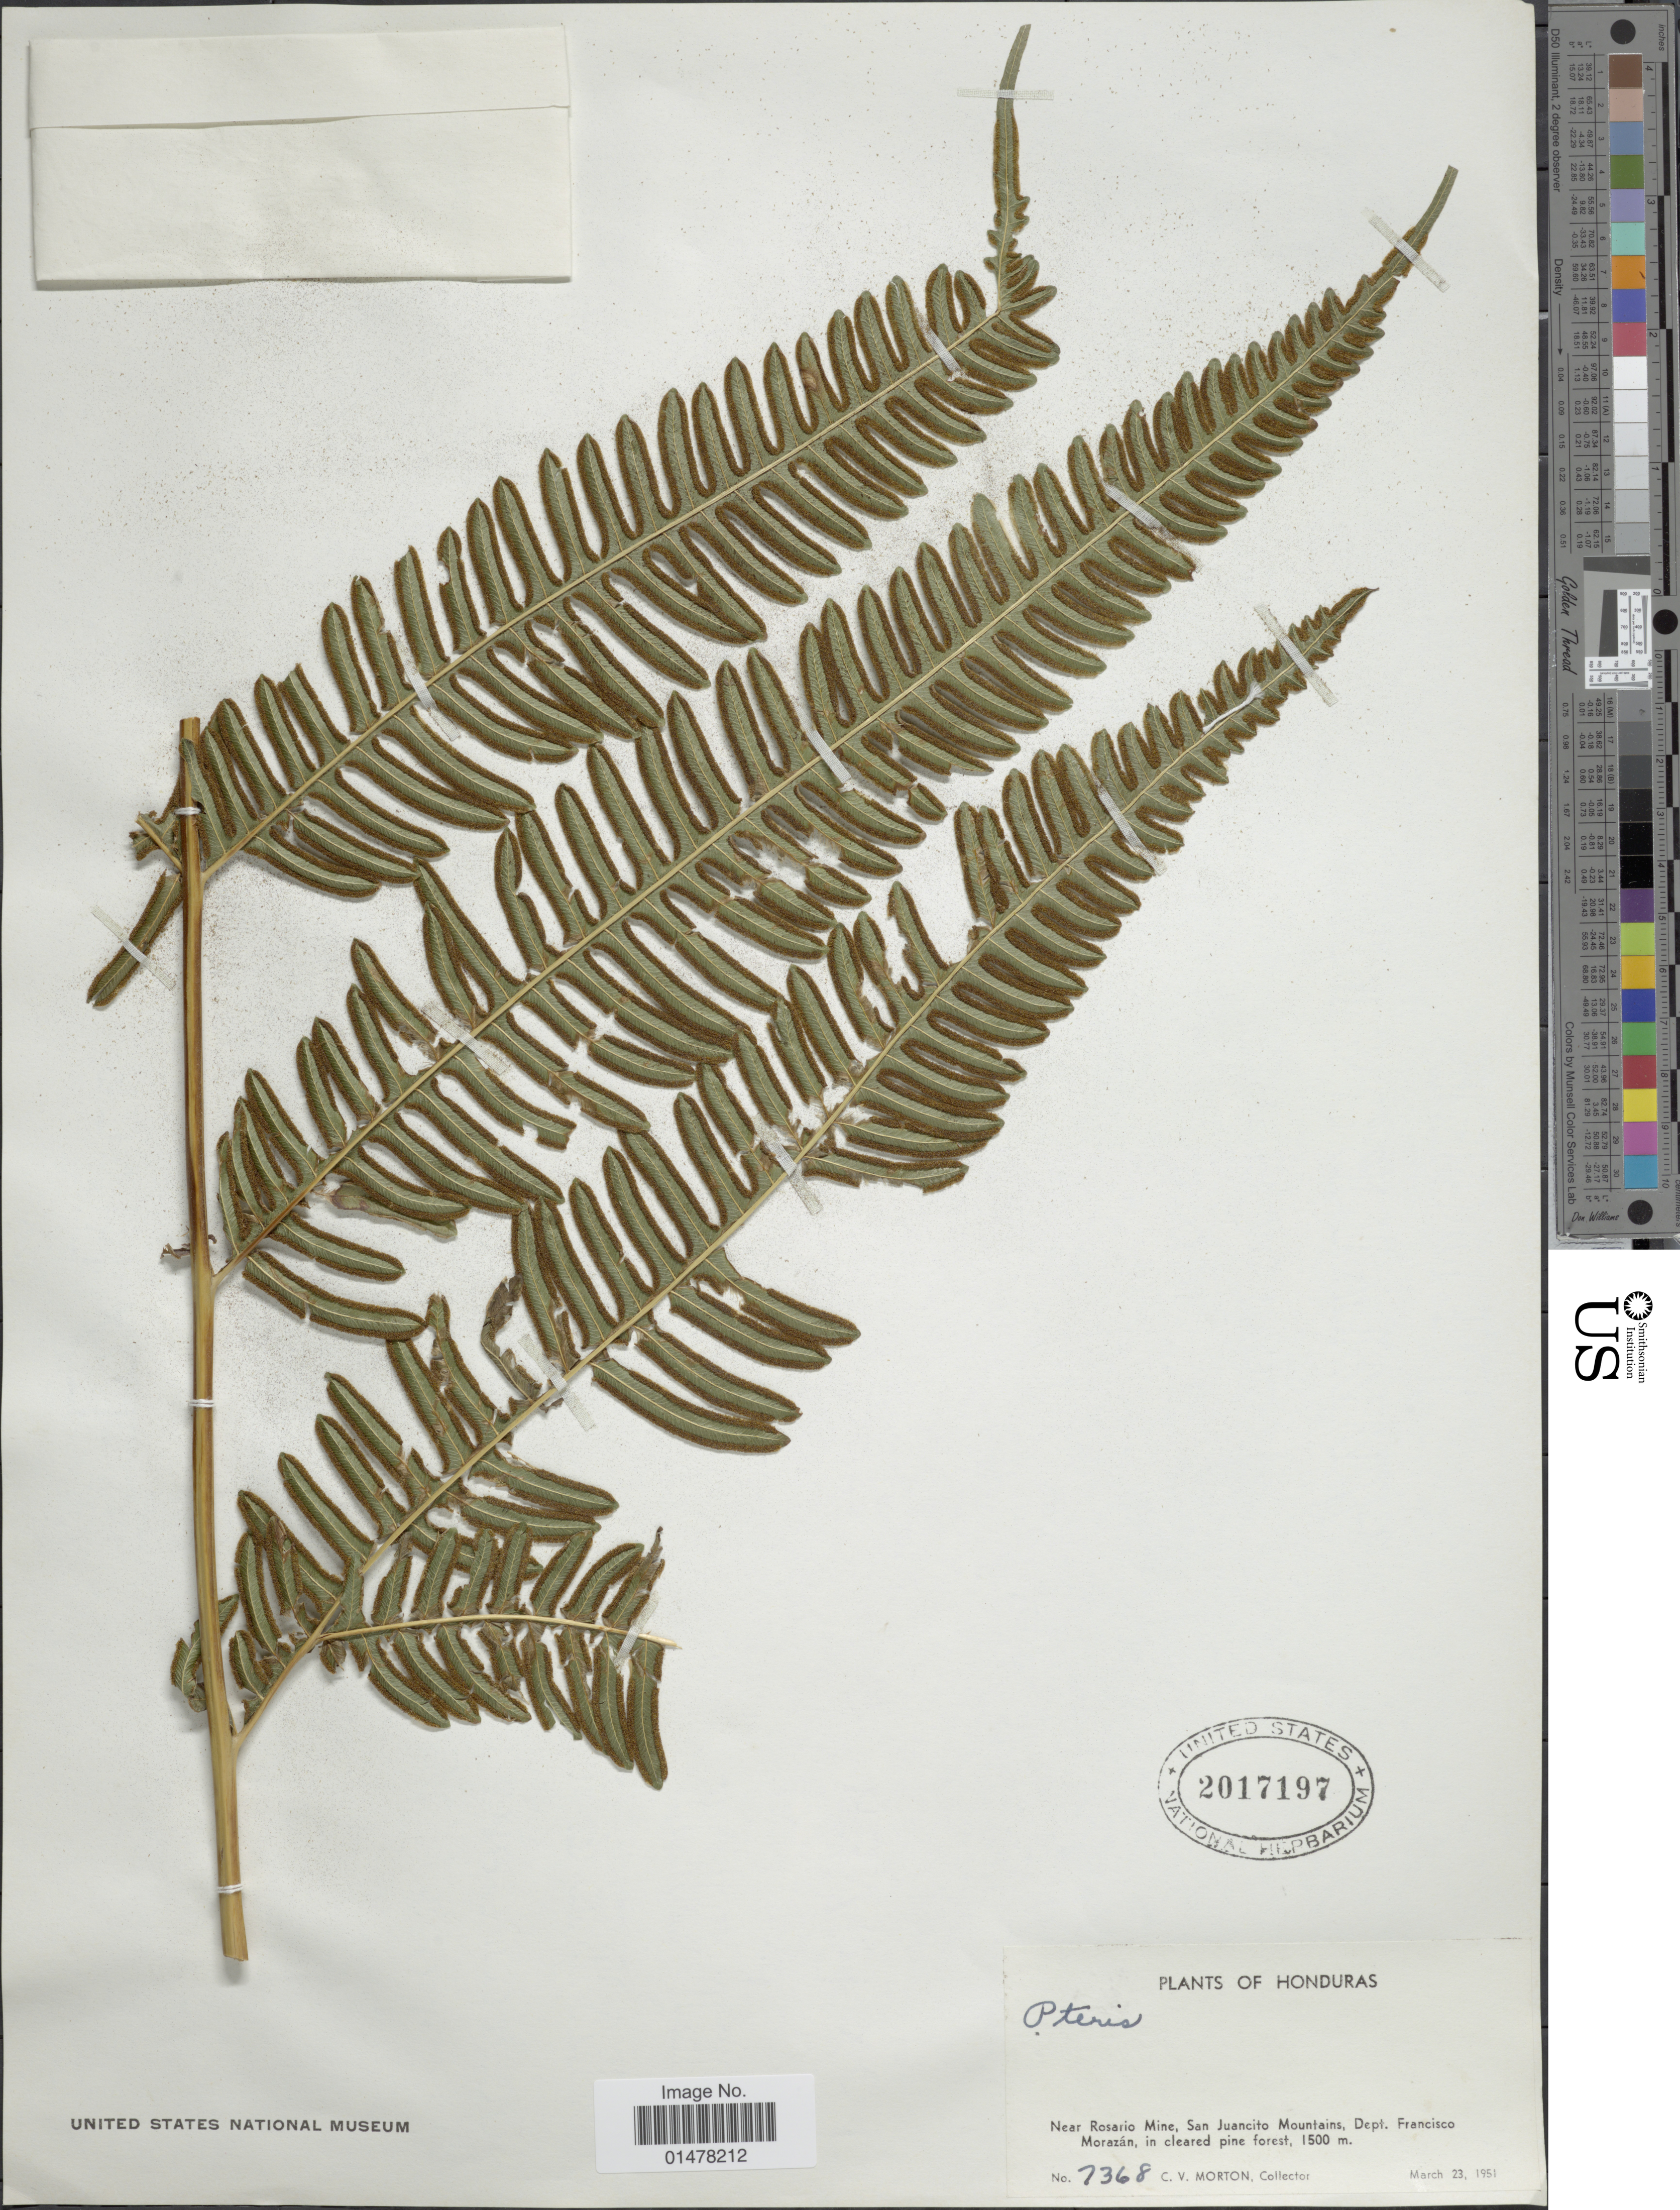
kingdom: Plantae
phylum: Tracheophyta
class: Polypodiopsida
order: Polypodiales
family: Pteridaceae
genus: Pteris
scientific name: Pteris quadriaurita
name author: Retz.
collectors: C. V. Morton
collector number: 7368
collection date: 1951-03-23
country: Honduras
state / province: Fco. Morazán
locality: PLants of Honduras, near Rosario Mine, San Juancito Mountains, Dept. Francisco Morazán, in cleared pine forest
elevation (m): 1500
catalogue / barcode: US 2017197